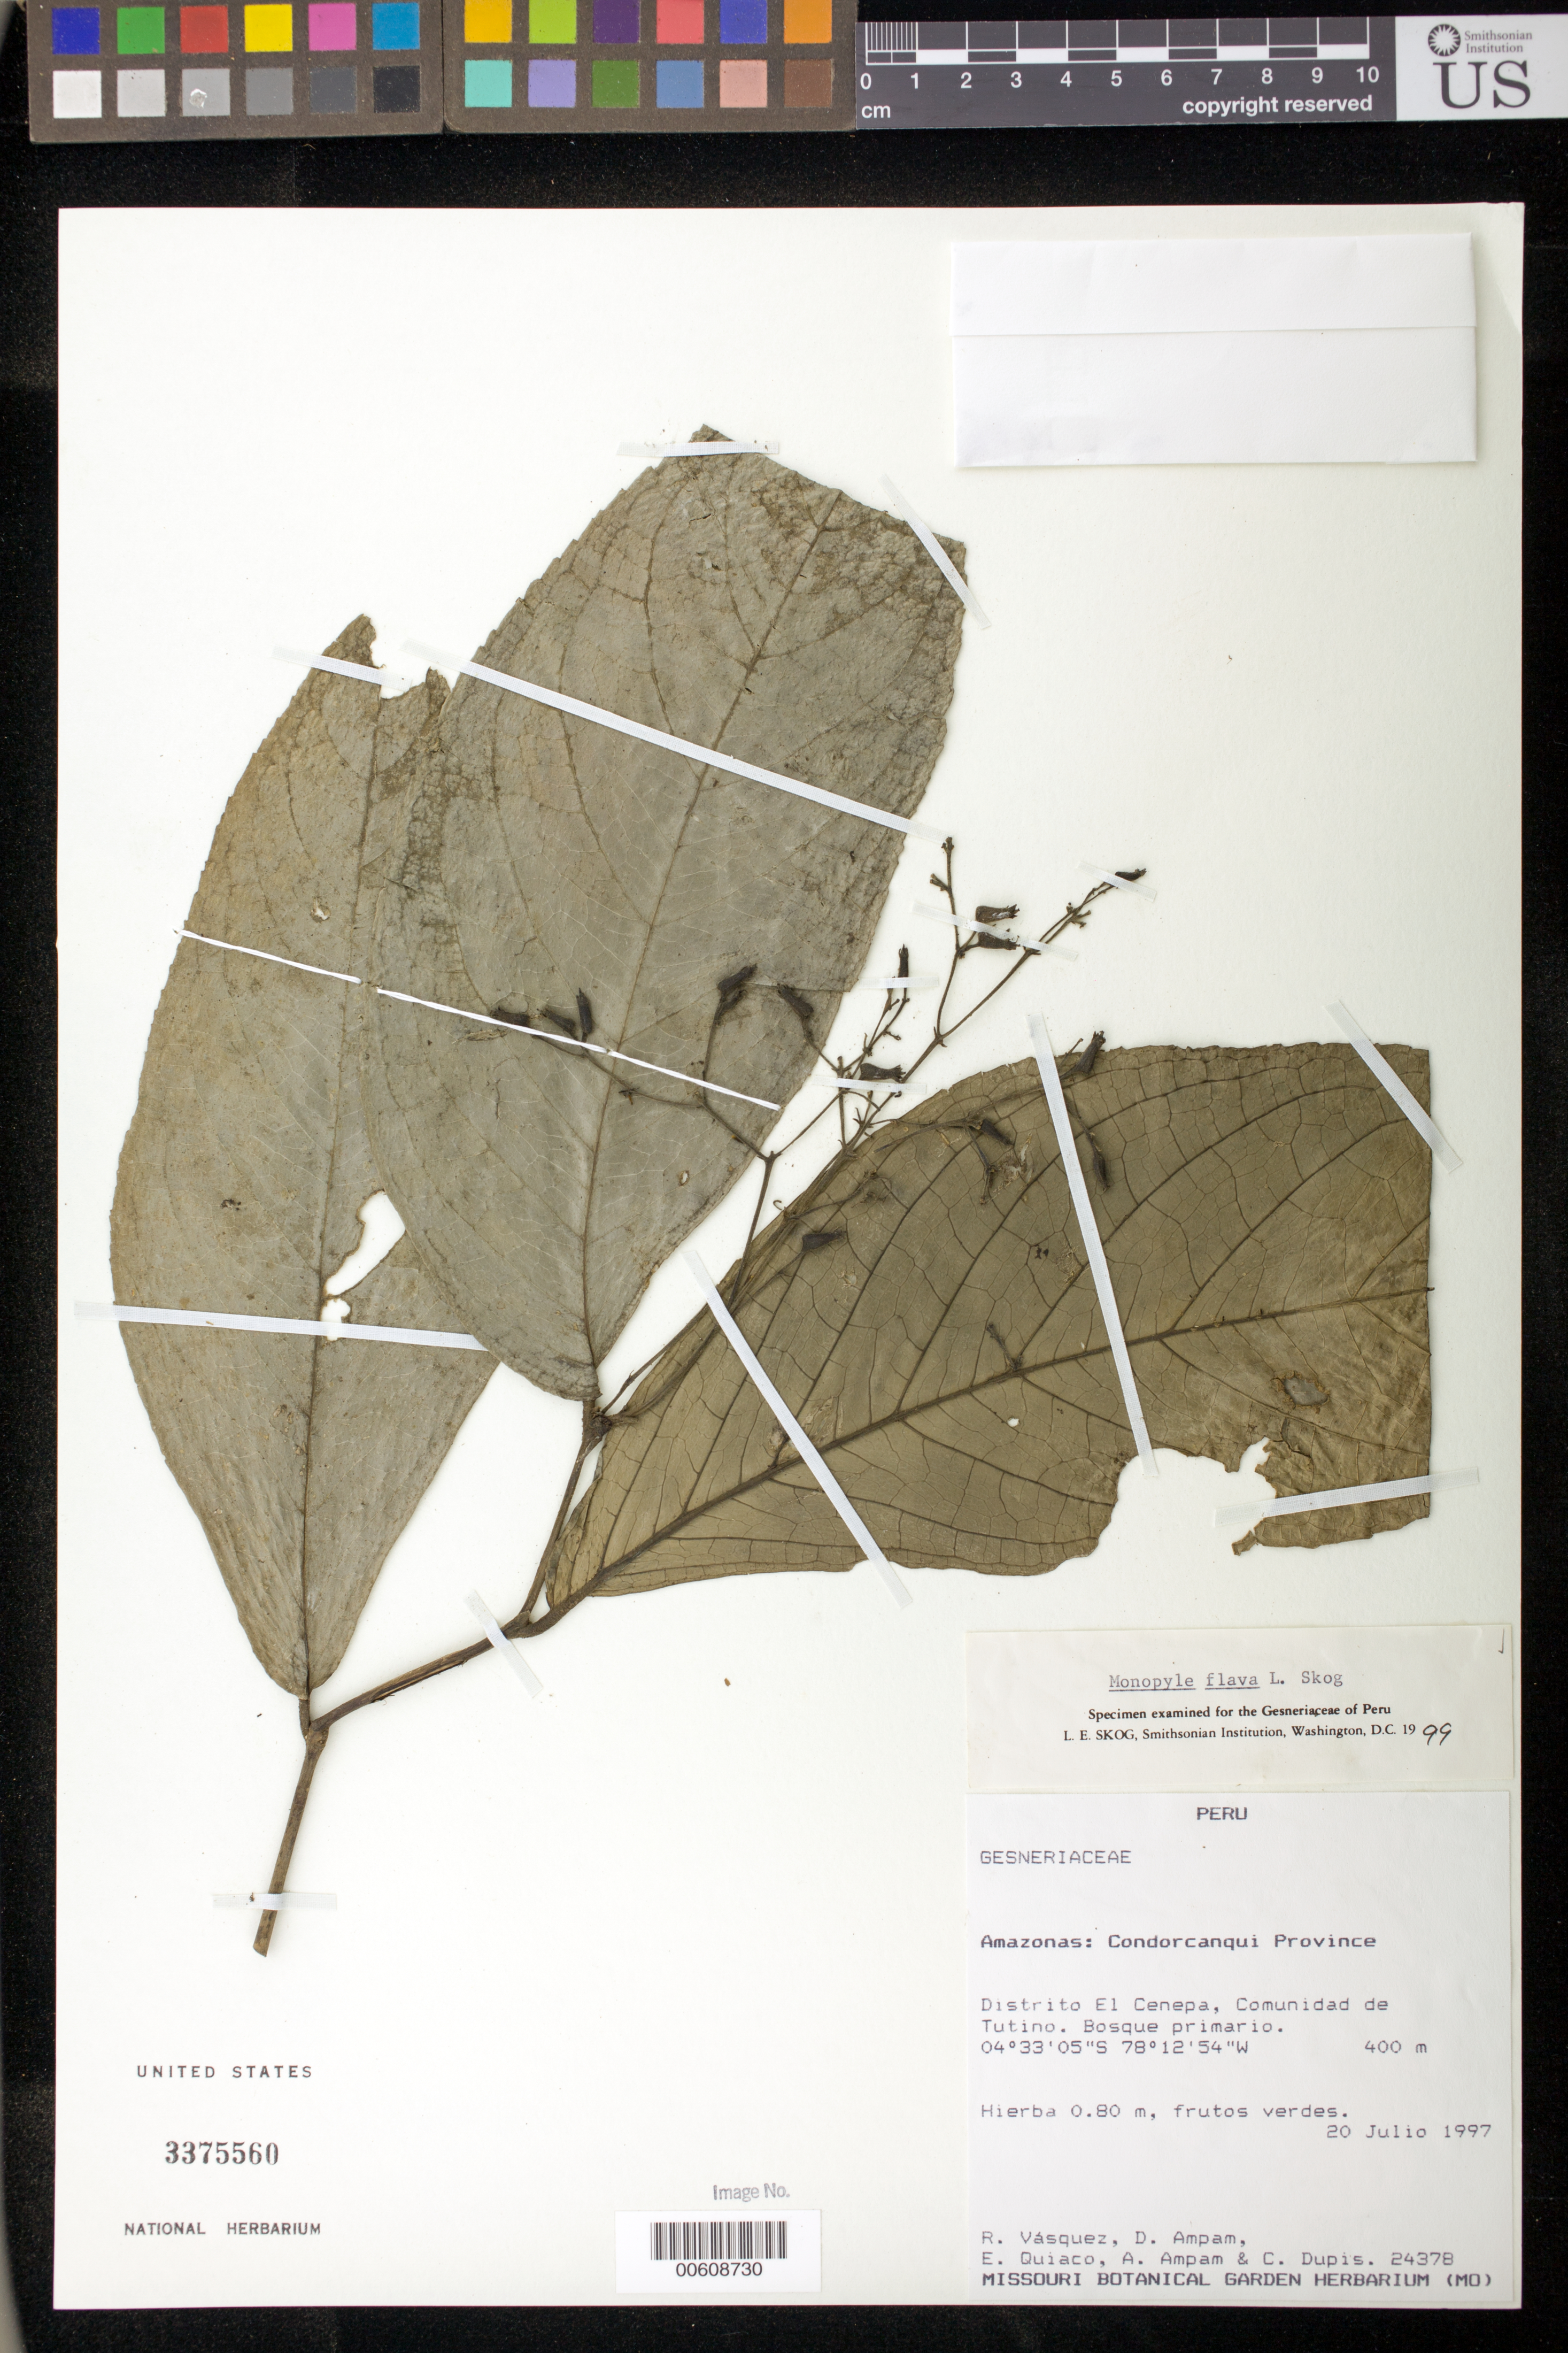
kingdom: Plantae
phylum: Tracheophyta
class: Magnoliopsida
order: Lamiales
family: Gesneriaceae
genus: Monopyle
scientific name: Monopyle flava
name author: L.E. Skog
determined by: Skog, Laurence E.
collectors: R. Vásquez, D. Ampam, E. Quiaco, A. Ampam & C. Dupis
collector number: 24378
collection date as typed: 20 Jul 1997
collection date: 1997-07-20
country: Peru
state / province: Amazonas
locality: Prov. Condorcanqui; Dtto. El Cenepa, comunidad de Tutino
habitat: Bosque primario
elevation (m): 400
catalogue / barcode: US 3375560